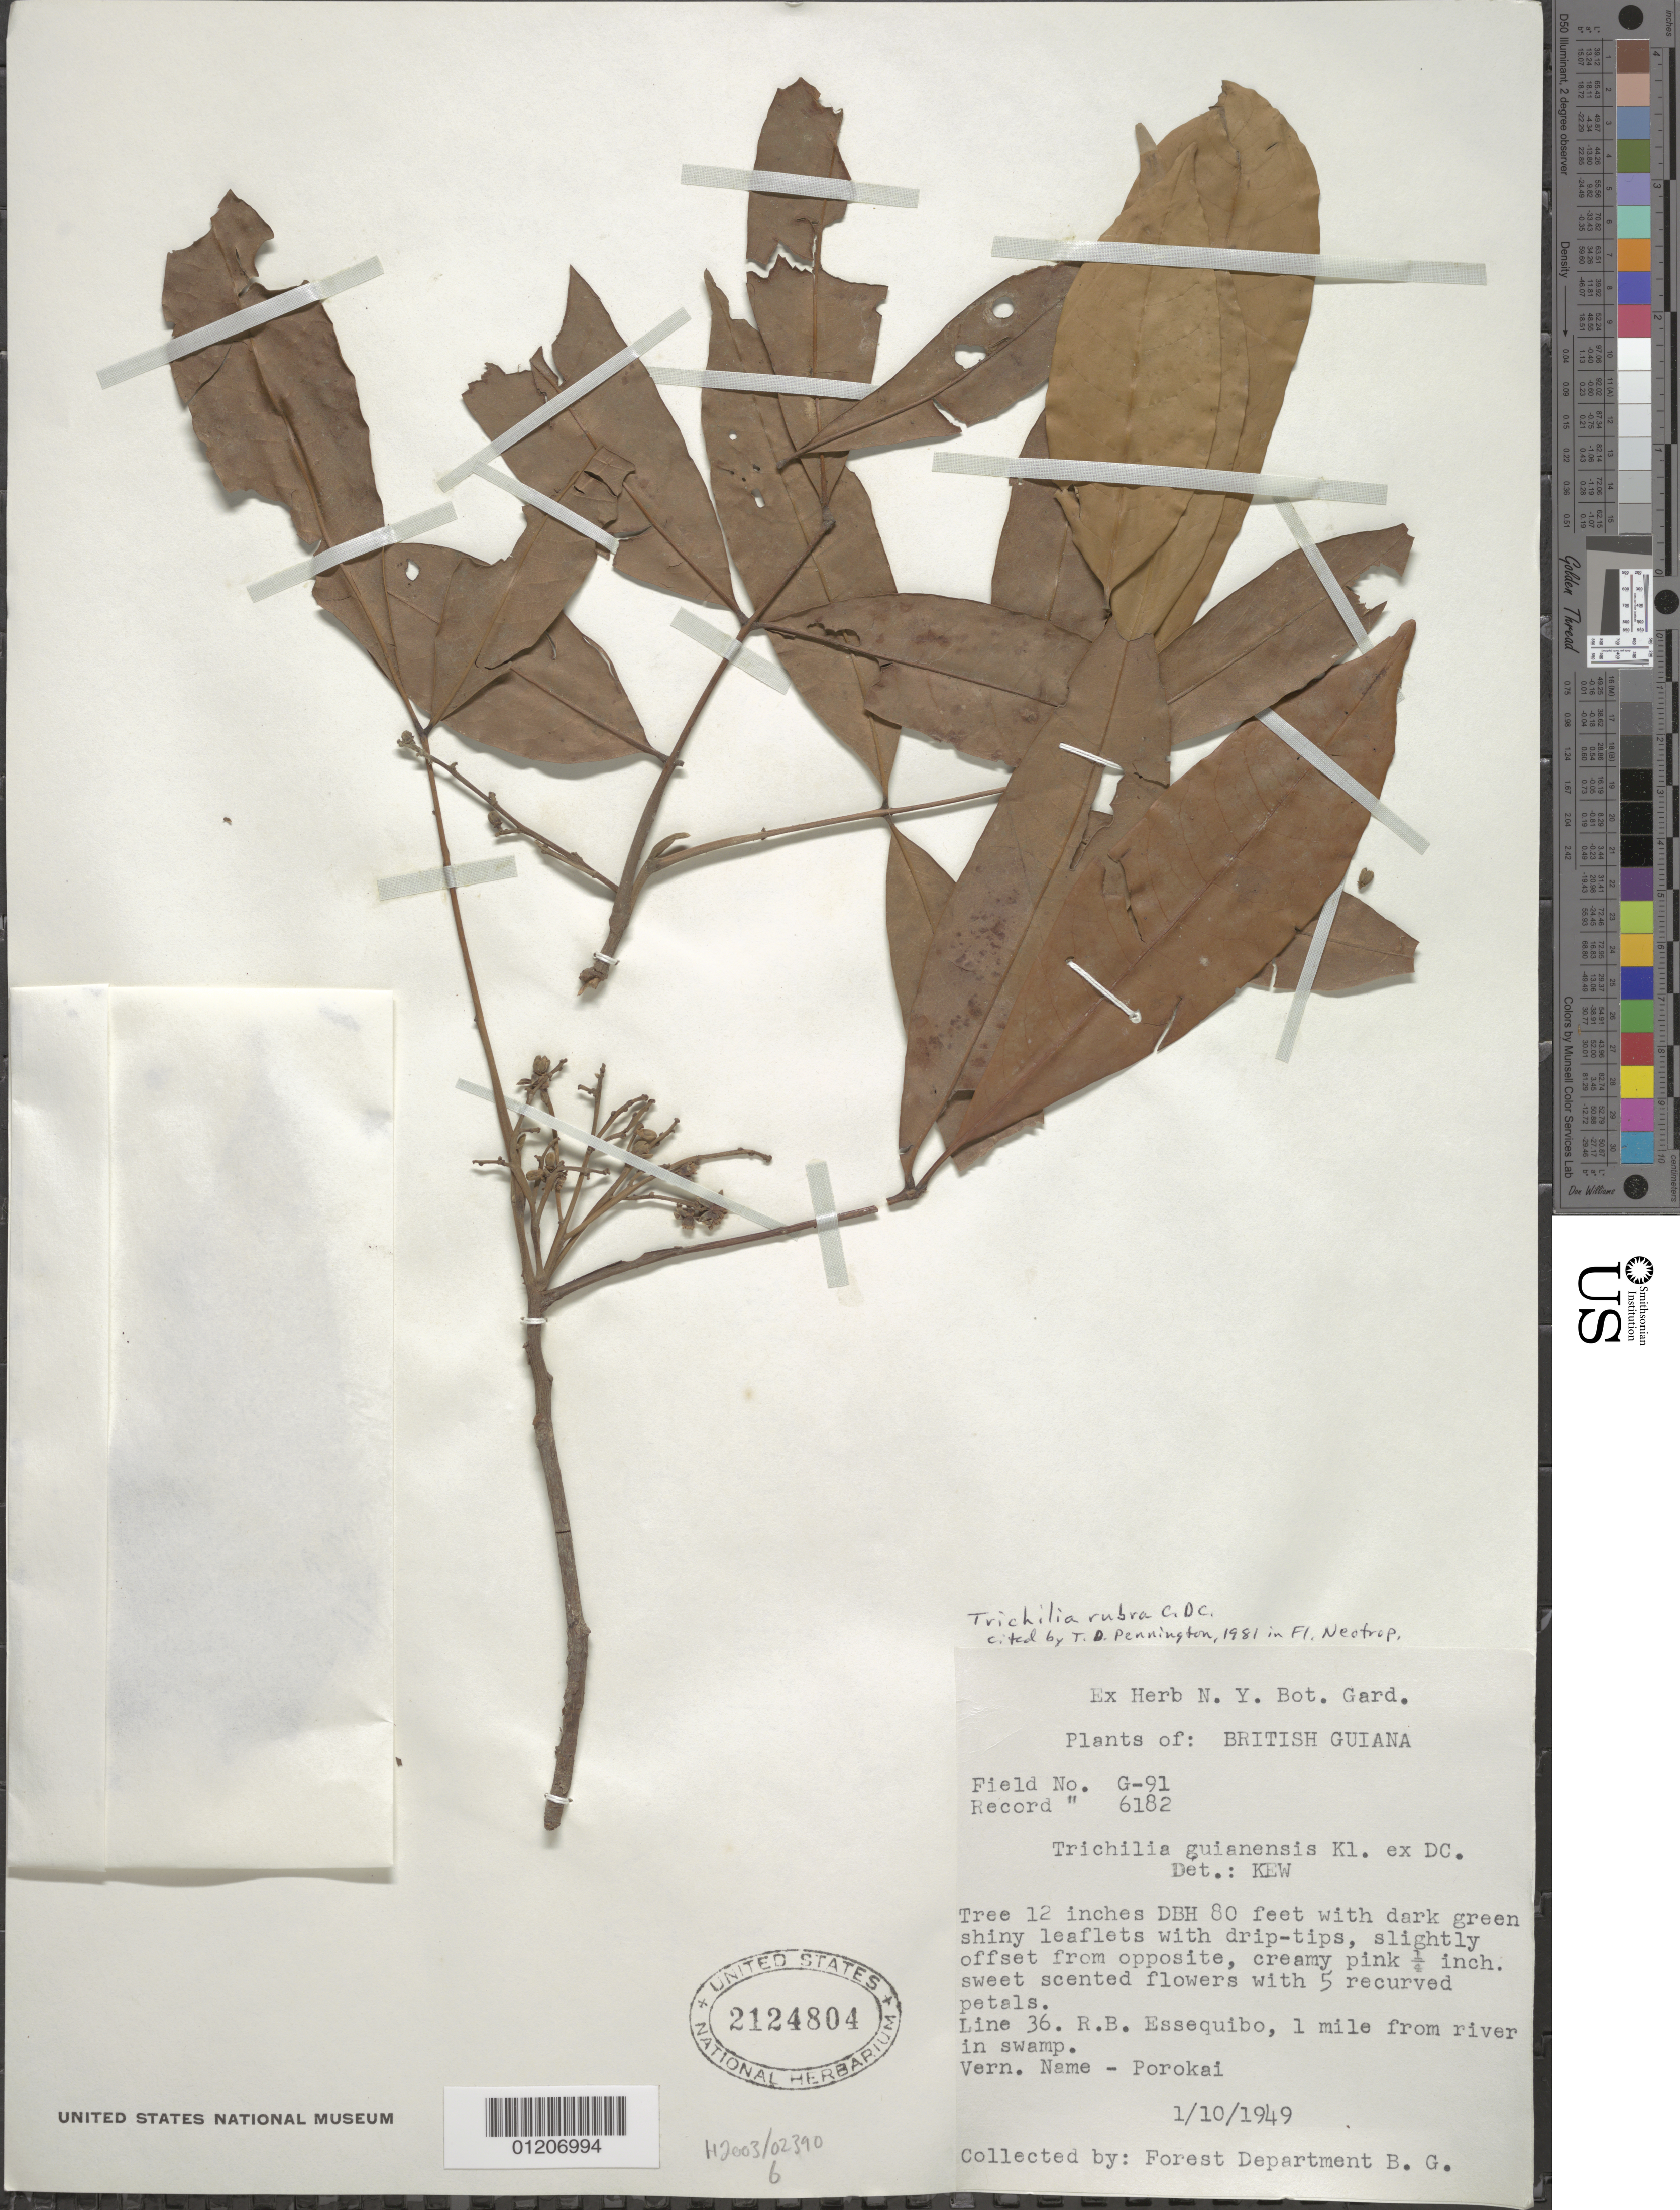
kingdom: Plantae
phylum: Tracheophyta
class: Magnoliopsida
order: Sapindales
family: Meliaceae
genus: Trichilia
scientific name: Trichilia rubra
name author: C. DC.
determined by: Pennington, T. D., (K)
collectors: Forest Dept. B. G.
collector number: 6182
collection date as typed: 1/10/1949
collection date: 1949-10-01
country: Guyana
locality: Line 36. R.B. Essequibo, 1 mile from river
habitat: Swamp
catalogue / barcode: US 2124804